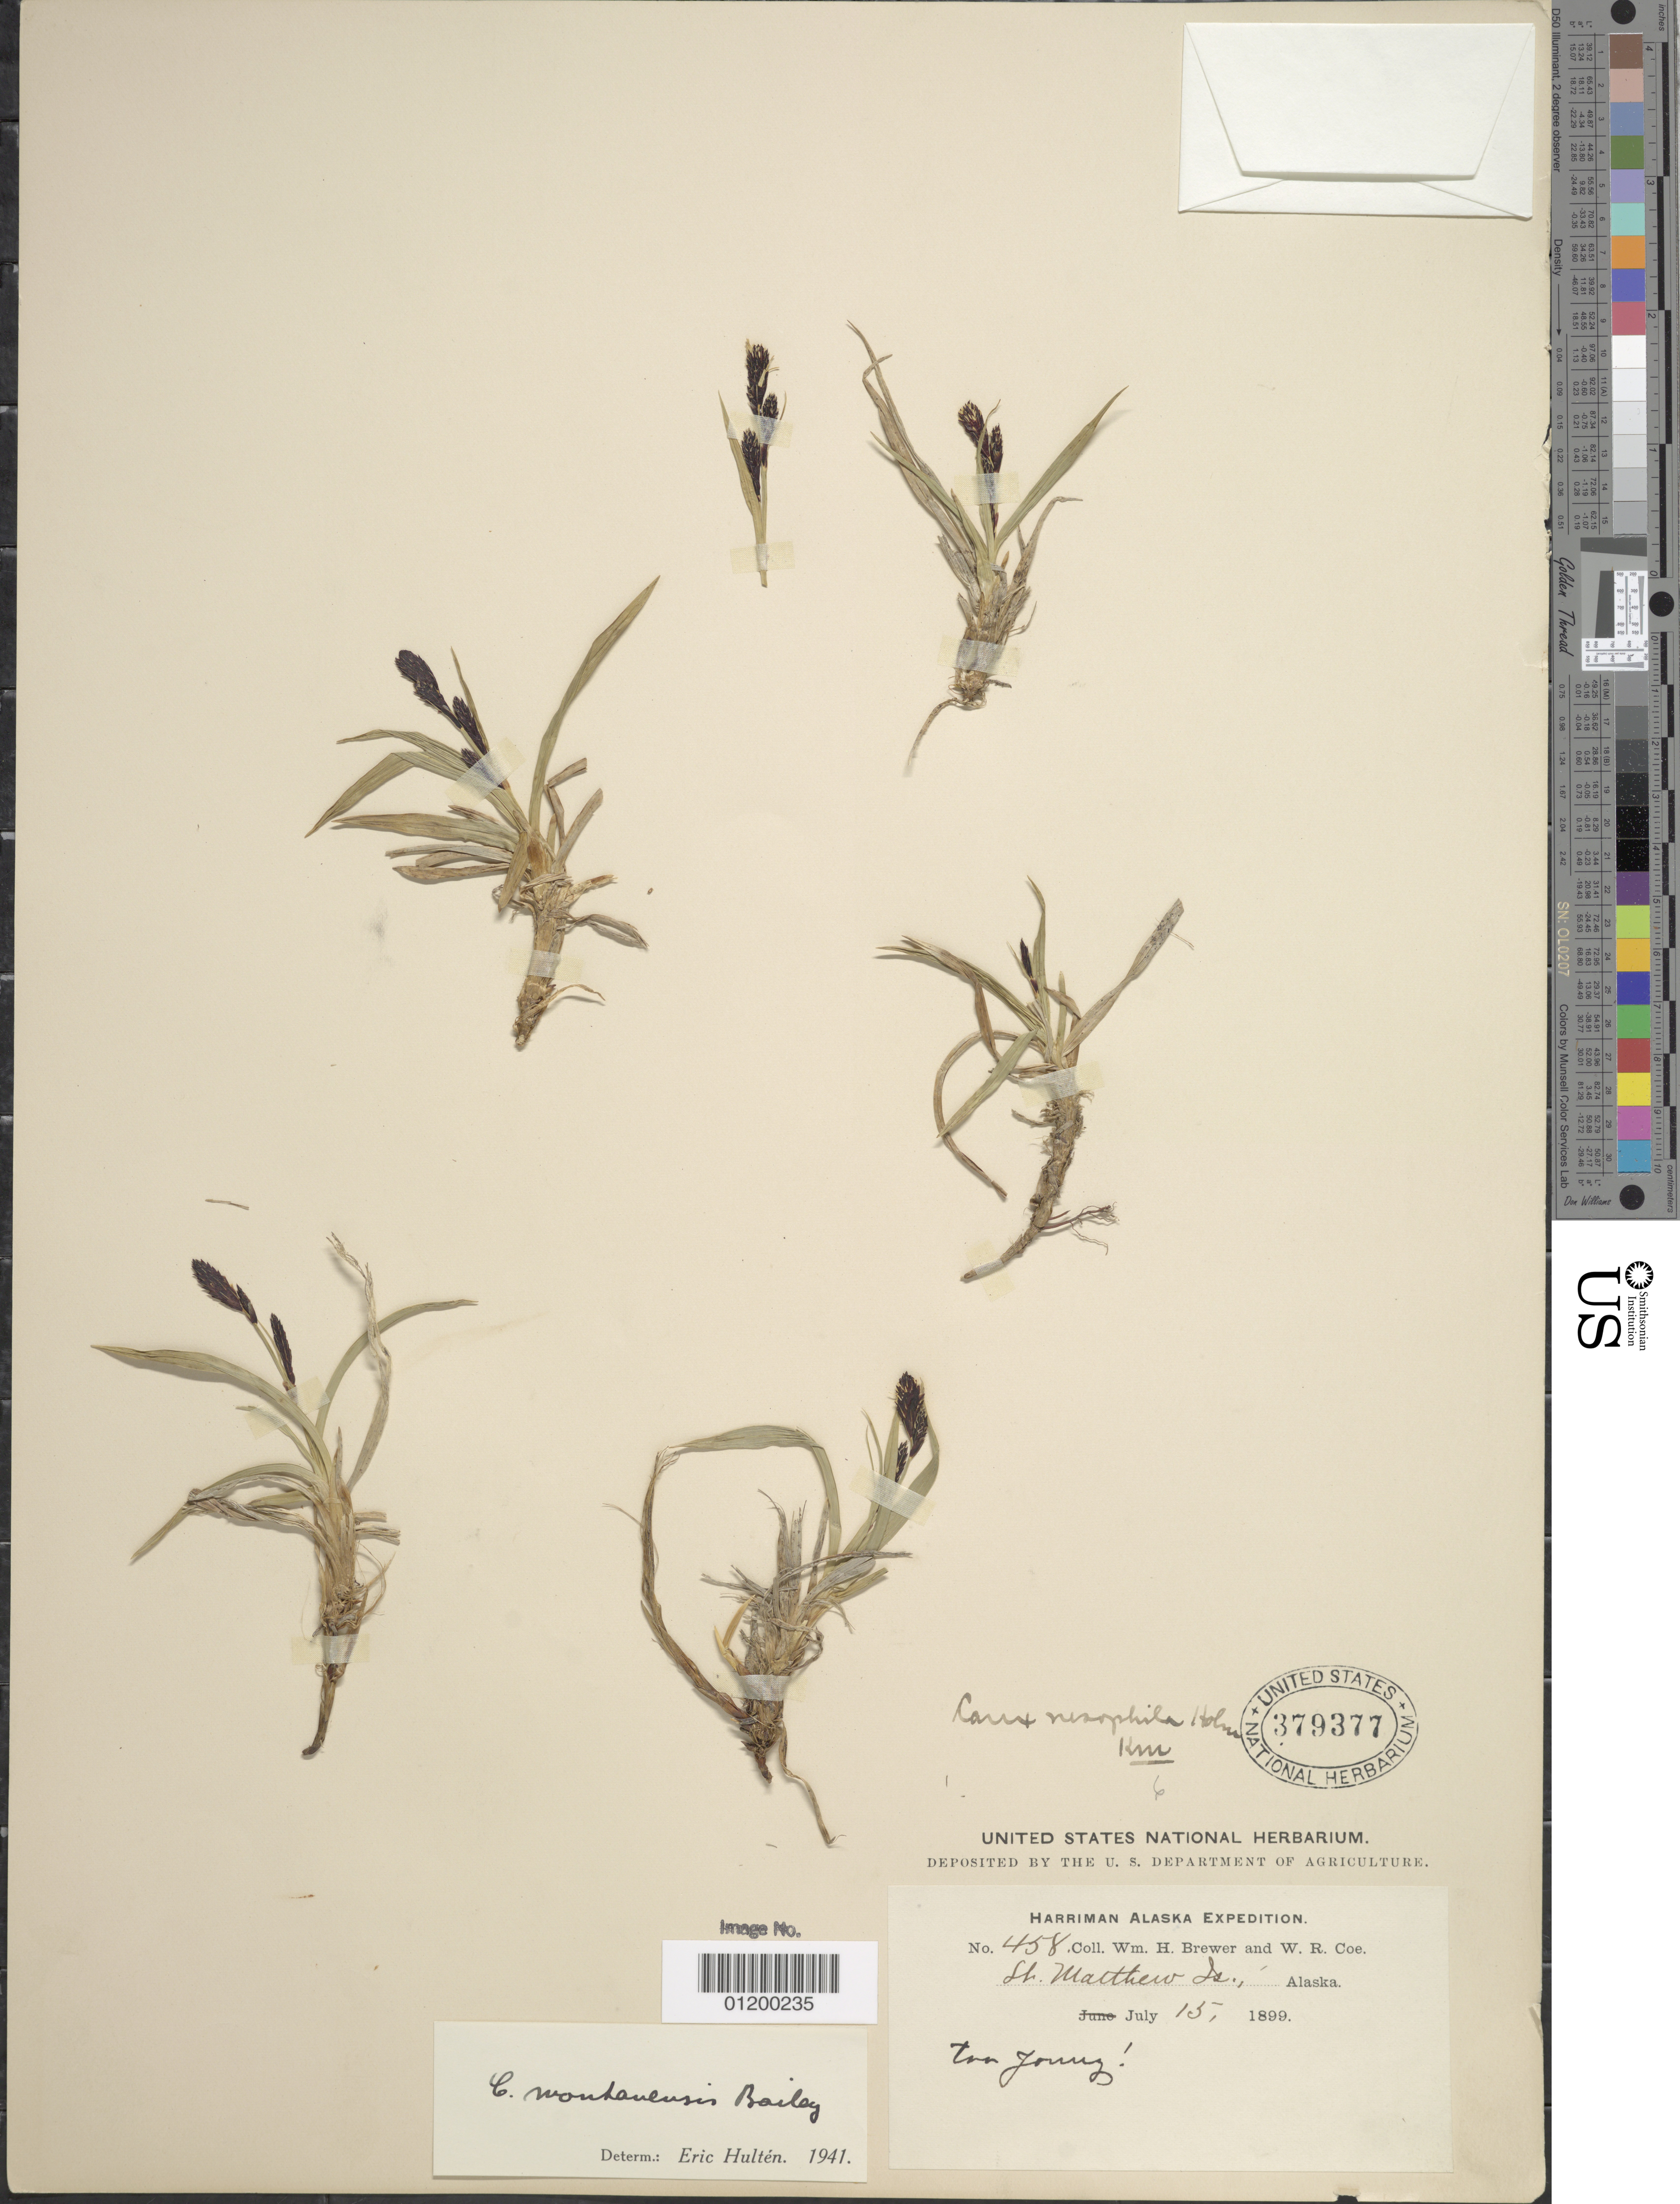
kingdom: Plantae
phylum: Tracheophyta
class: Liliopsida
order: Poales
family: Cyperaceae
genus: Carex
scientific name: Carex podocarpa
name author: R. Br.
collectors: W. H. Brewer & W. Coe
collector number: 458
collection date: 1899-07-15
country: United States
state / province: Alaska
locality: St. Matthew Island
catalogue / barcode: US 379377